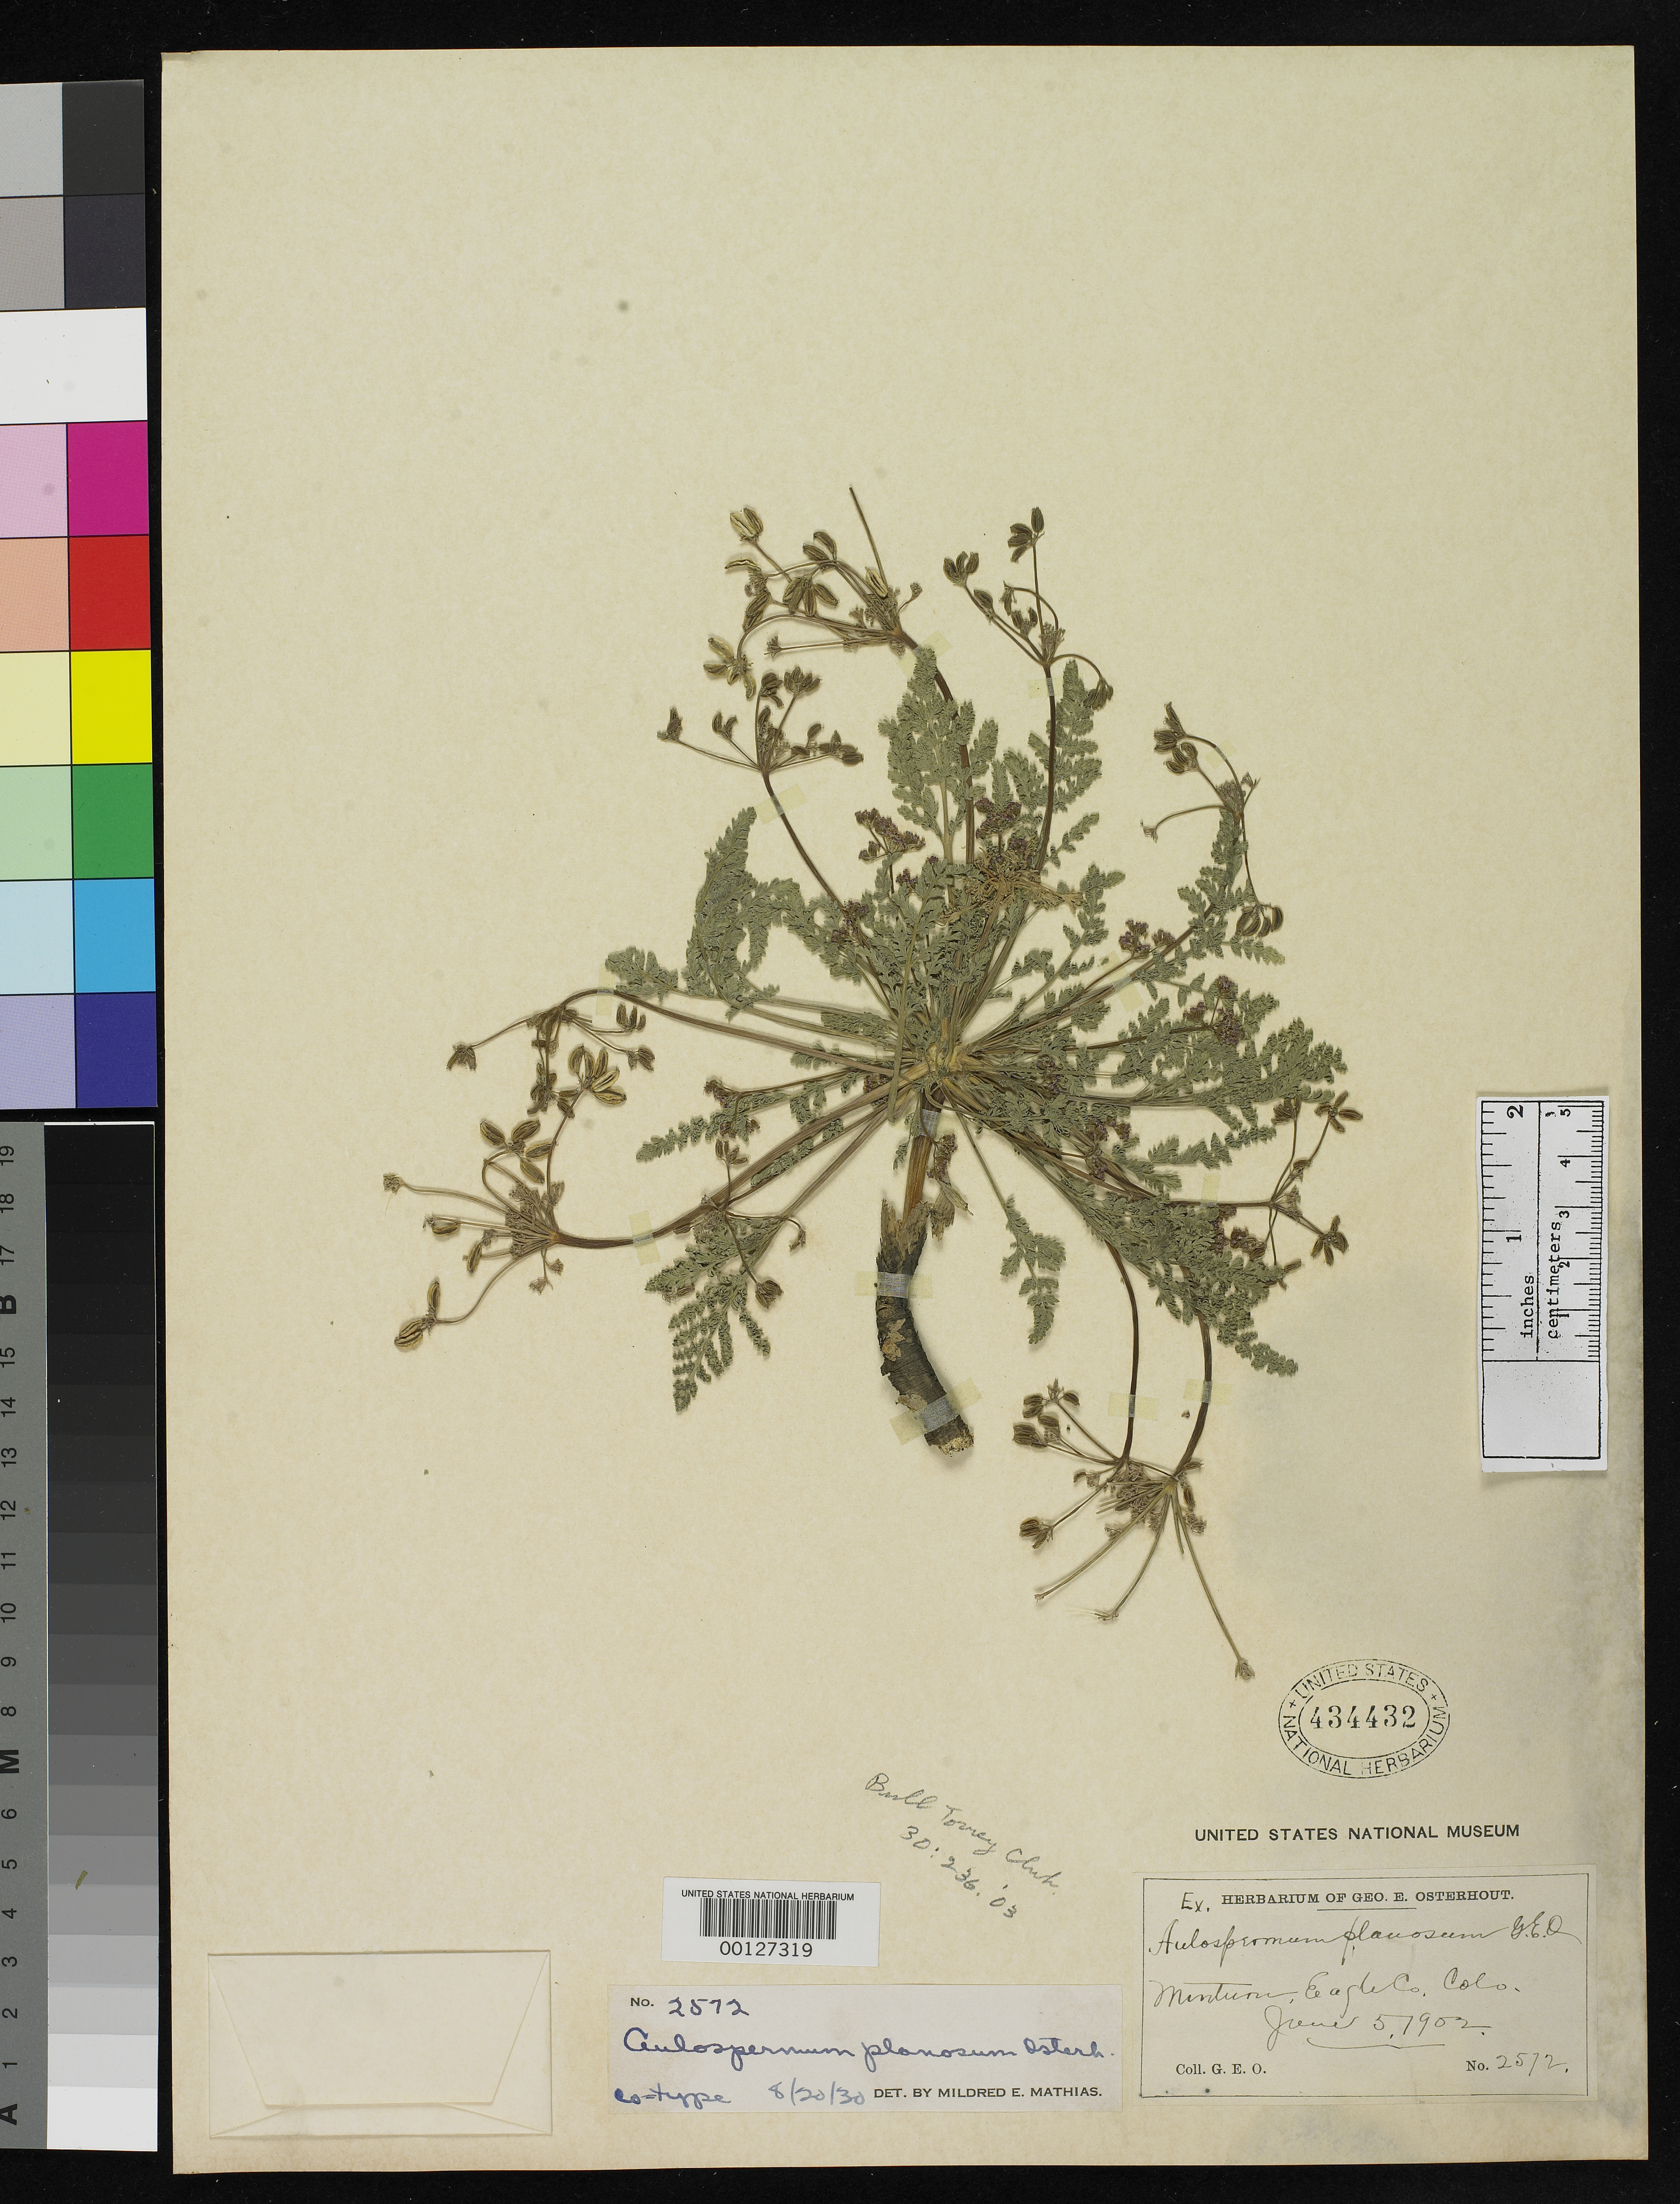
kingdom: Plantae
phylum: Tracheophyta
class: Magnoliopsida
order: Apiales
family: Apiaceae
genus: Aulospermum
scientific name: Aulospermum planosum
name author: Osterh.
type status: Isotype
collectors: G. E. Osterhout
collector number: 2572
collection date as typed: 05 Jun 1902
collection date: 1902-06-05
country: United States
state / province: Colorado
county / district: Eagle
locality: Minturn.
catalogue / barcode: US 434432